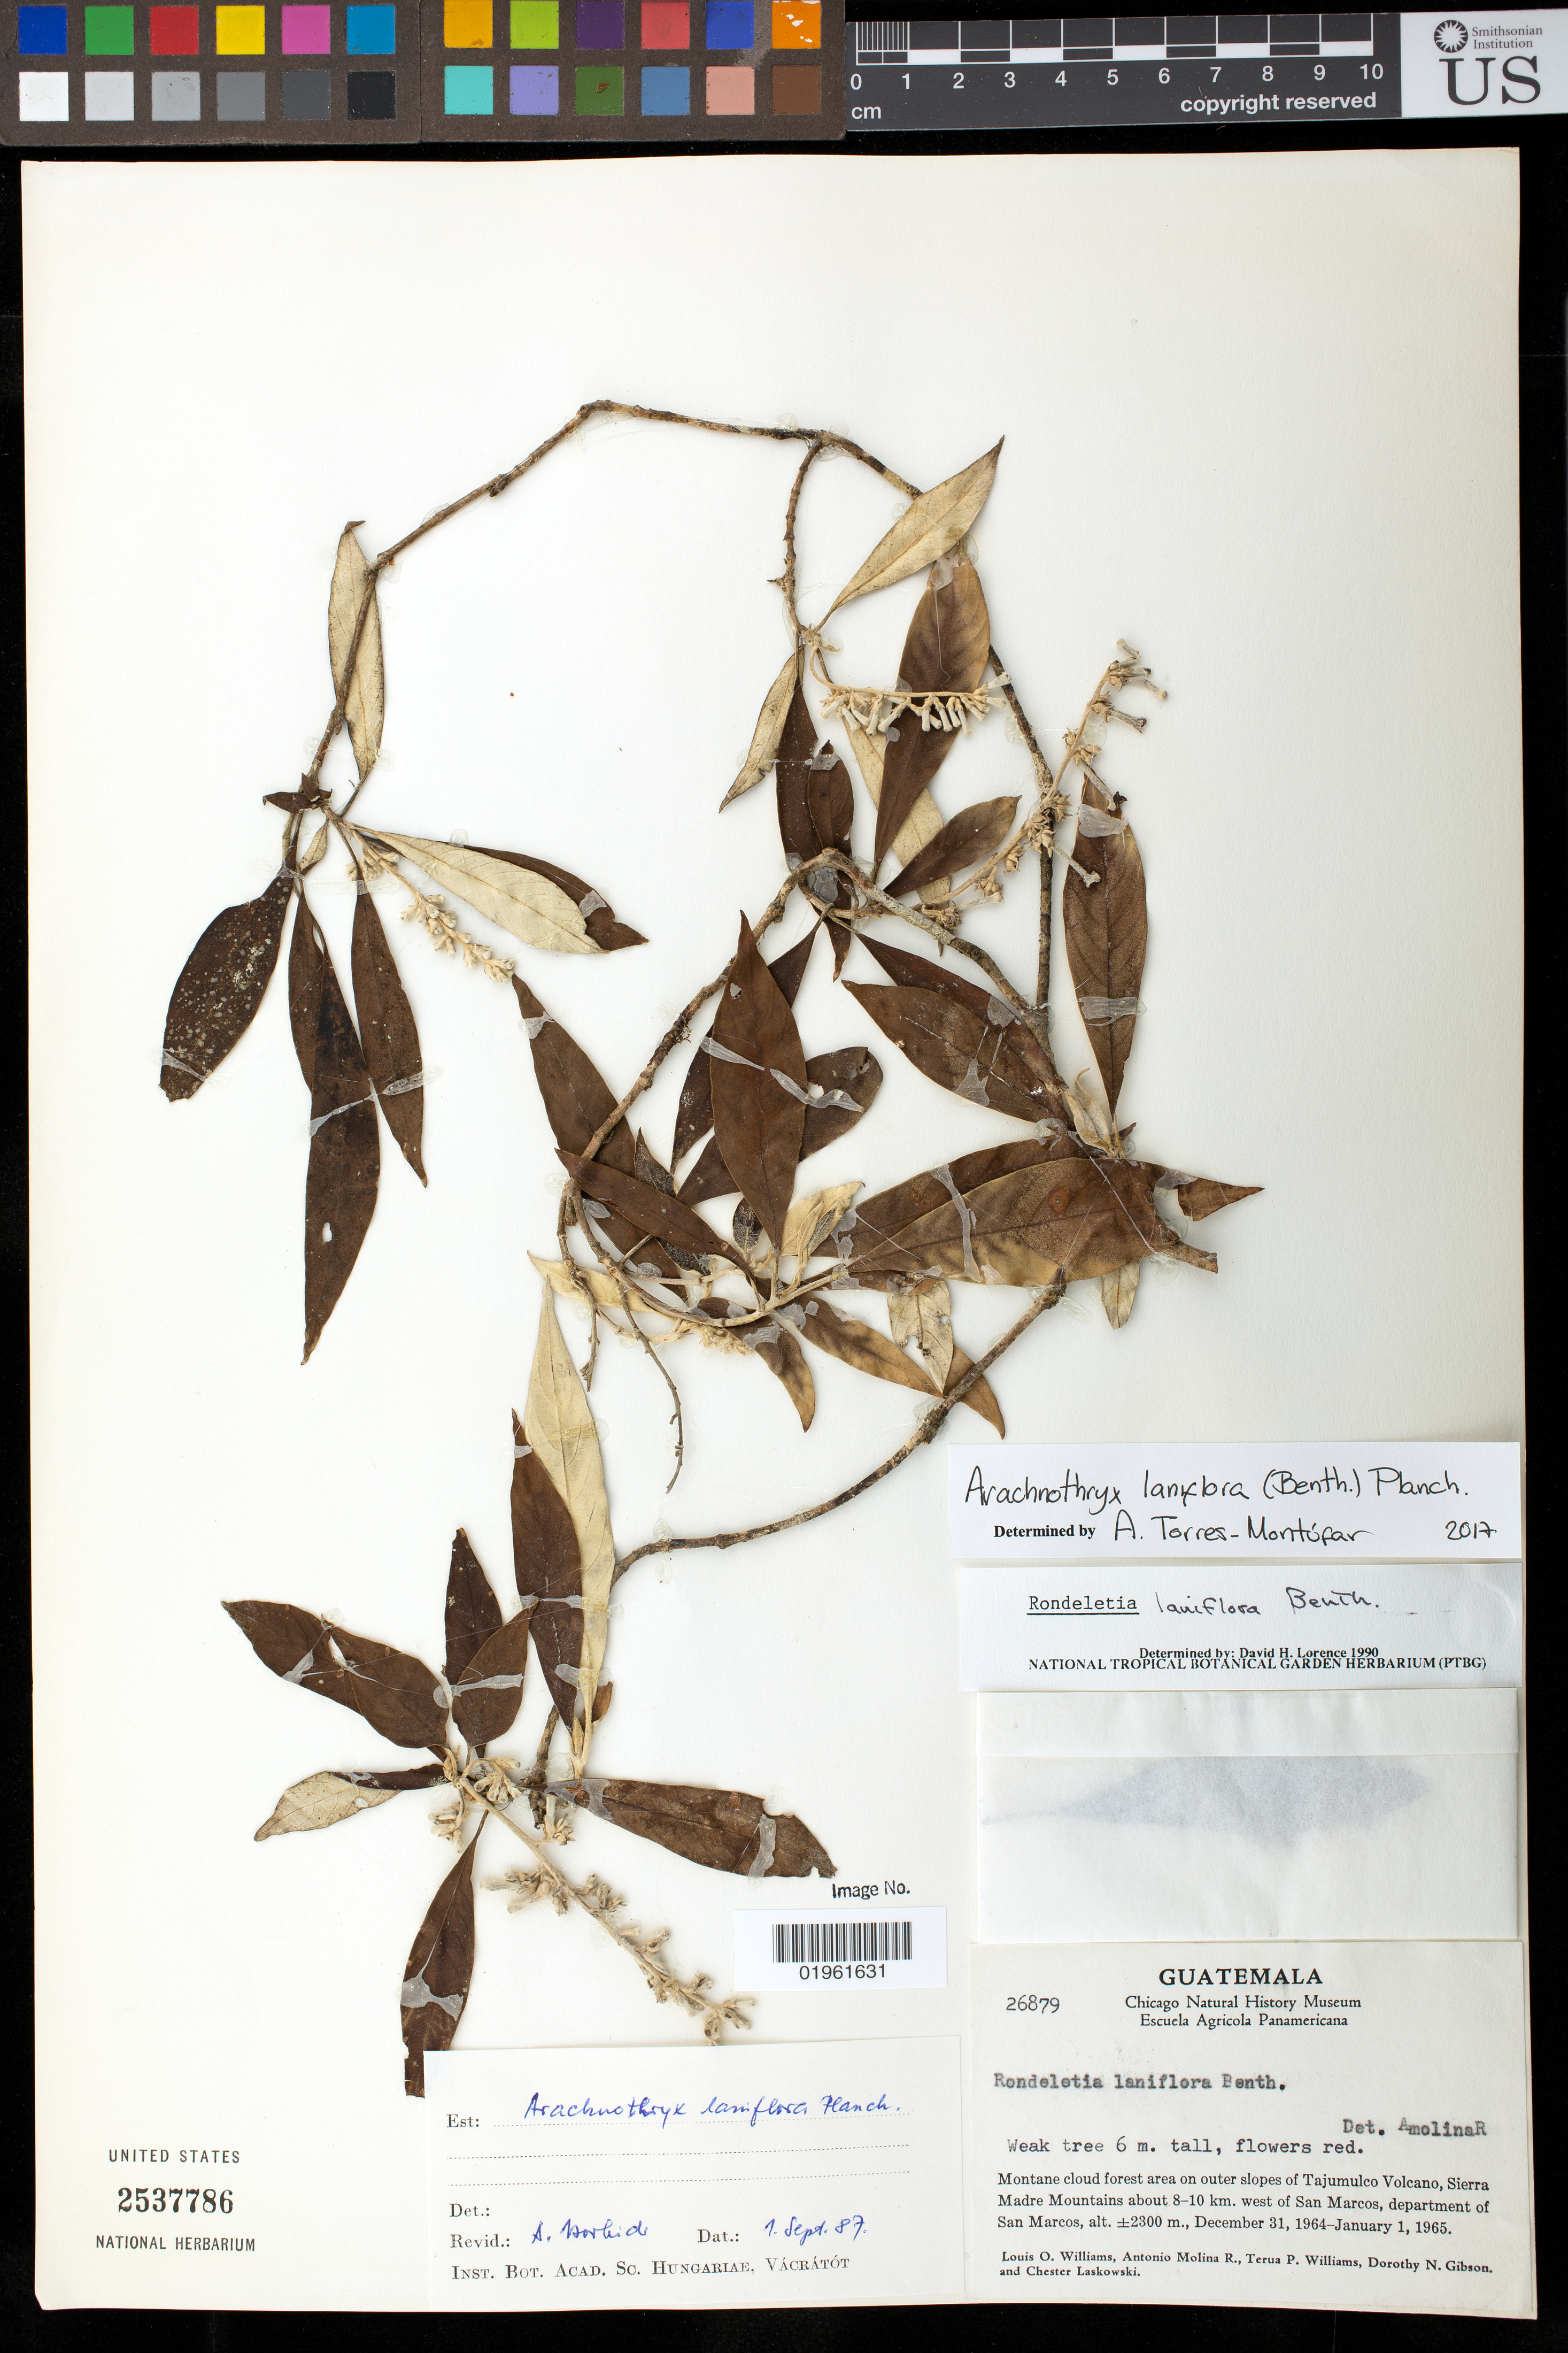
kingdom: Plantae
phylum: Tracheophyta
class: Magnoliopsida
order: Gentianales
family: Rubiaceae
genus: Arachnothryx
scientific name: Arachnothryx laniflora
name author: (Benth.) Planch.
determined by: Montúfar, Alejandro Torres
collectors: L. O. Williams, A. Molina R., T. P. Williams, D. N. Gibson & C. Laskowski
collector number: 26879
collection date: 1964-12-31/1965-01-01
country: Guatemala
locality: Montane cloud forest area on outer slopes of Tajumulco Volcano, Sierra Madre Mountains about 8-10 km. west of San Marcos, department of San Marcos.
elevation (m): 2300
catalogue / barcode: US 2537786